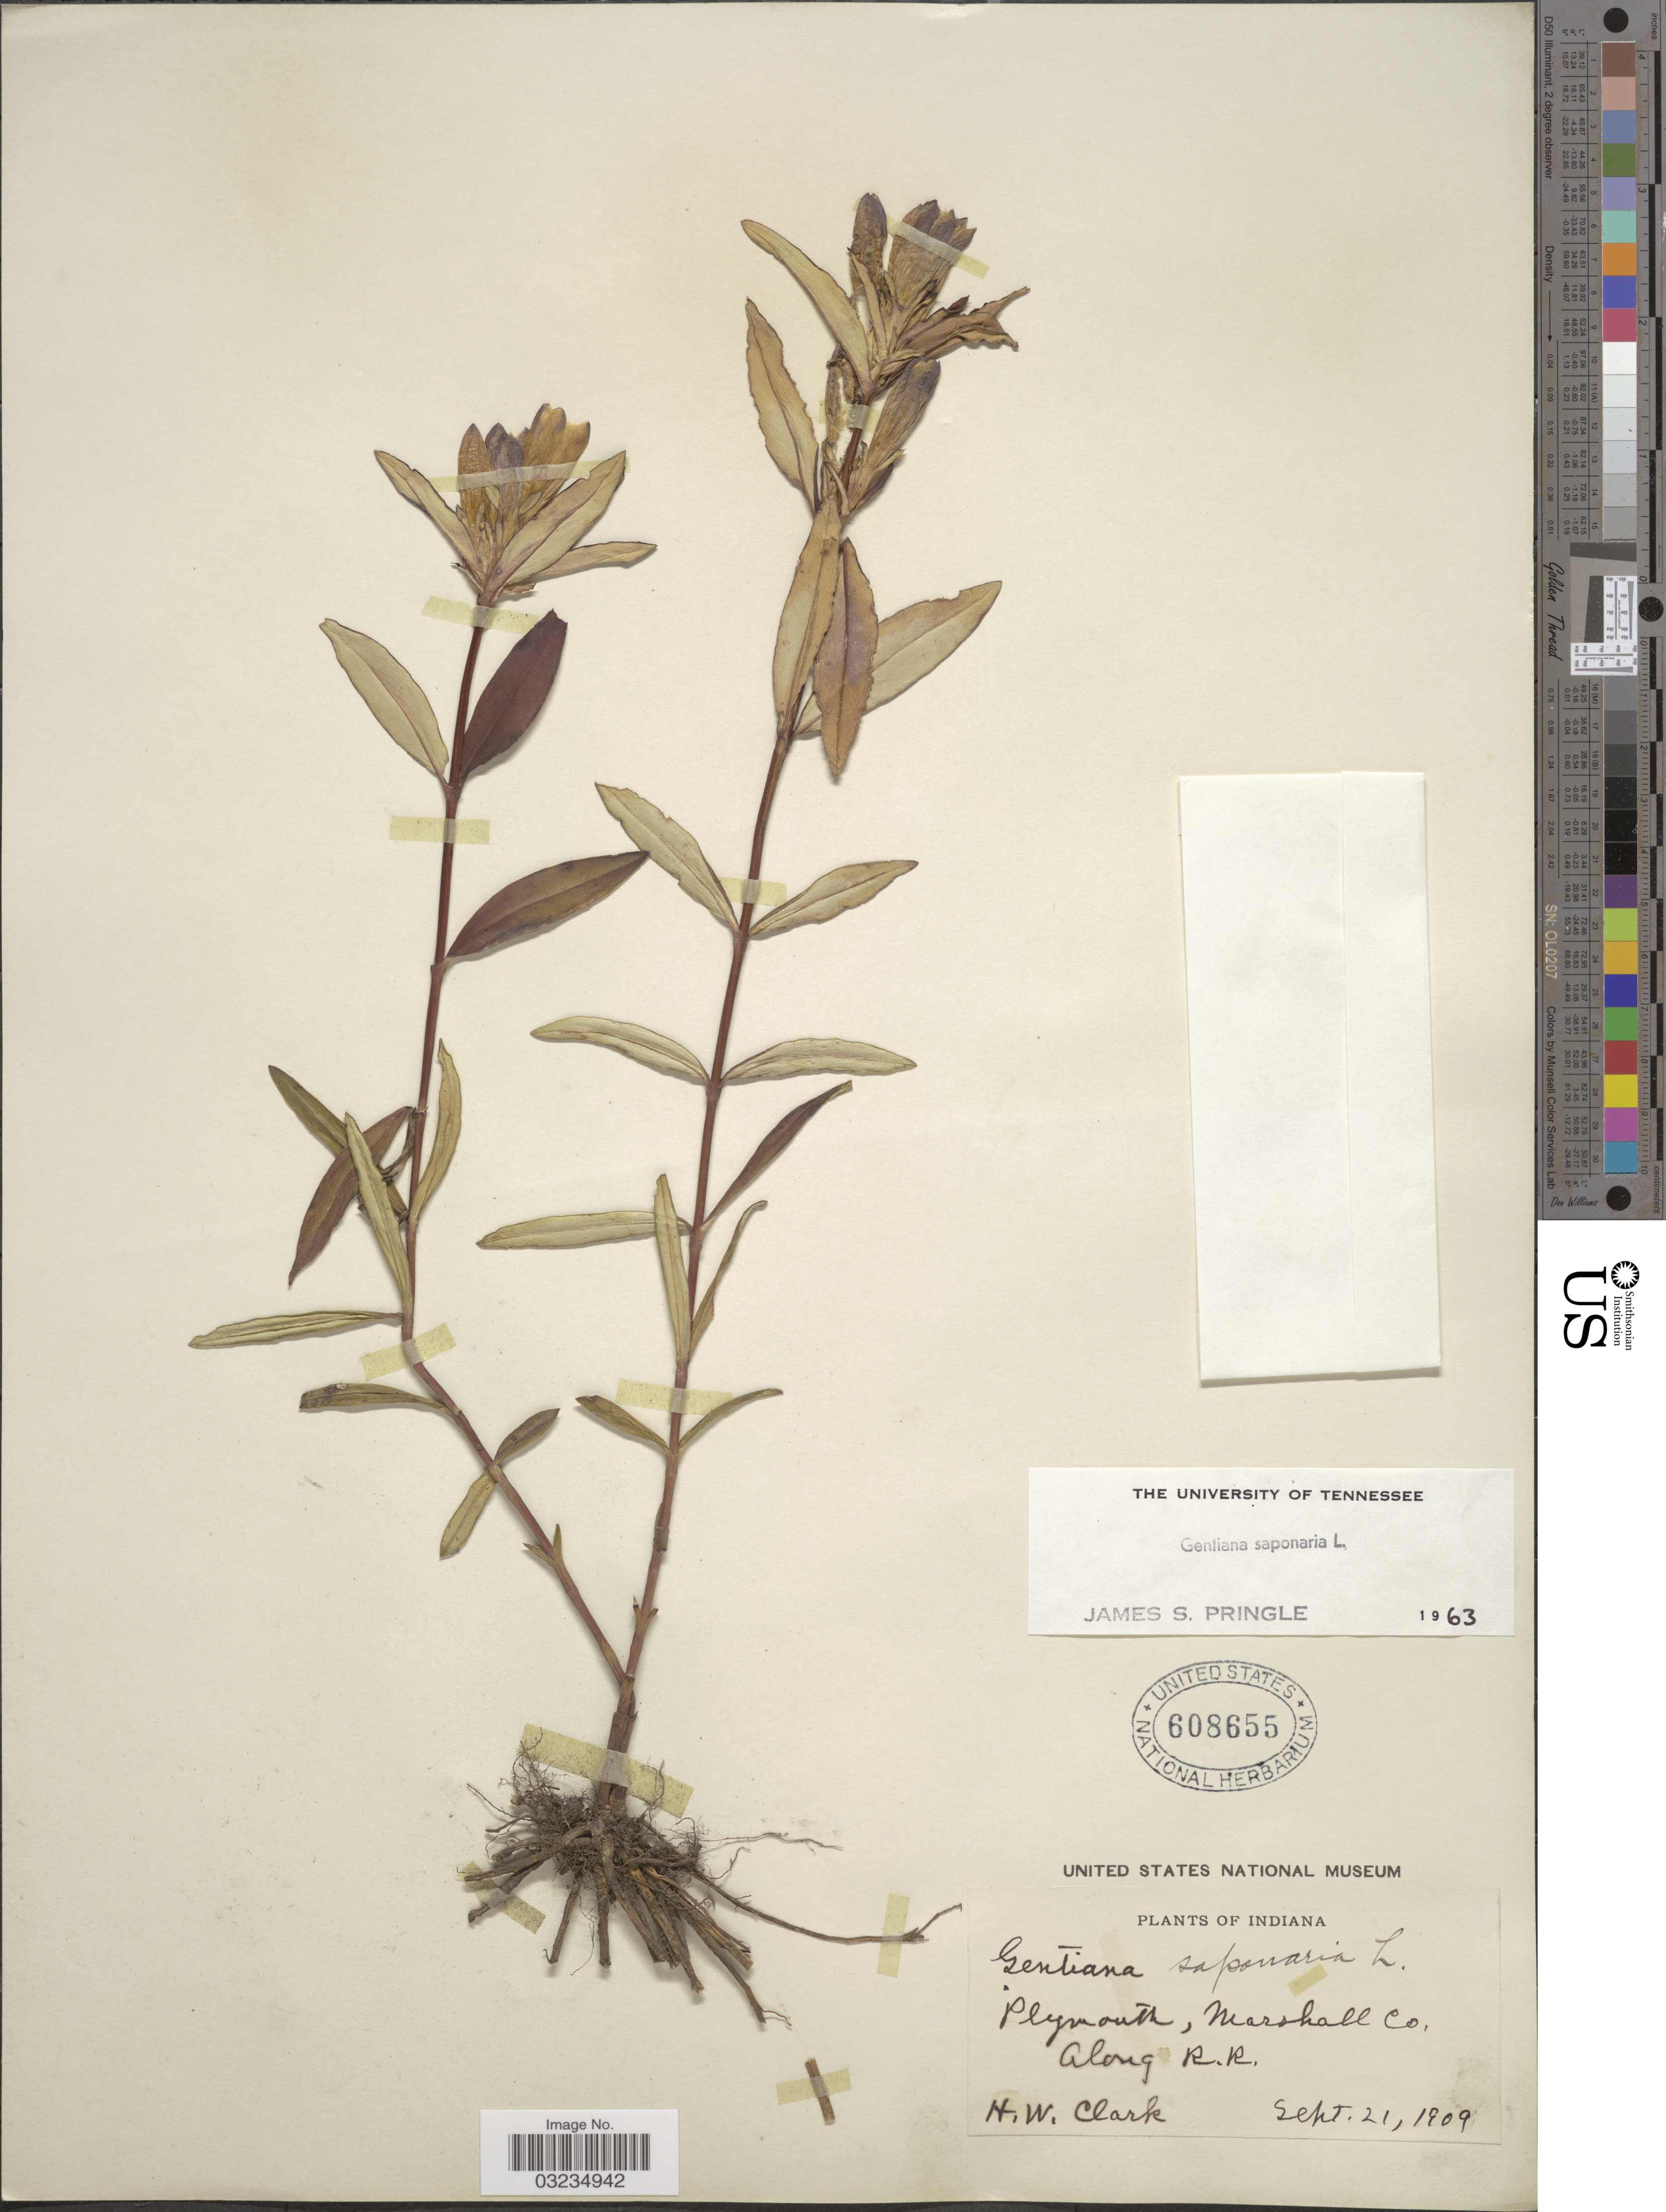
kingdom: Plantae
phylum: Tracheophyta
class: Magnoliopsida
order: Gentianales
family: Gentianaceae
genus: Gentiana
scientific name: Gentiana saponaria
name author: L.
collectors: H. W. Clark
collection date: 1909-09-21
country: United States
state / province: Indiana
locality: Plymouth, Marshall Co., along R.R.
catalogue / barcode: US 608655